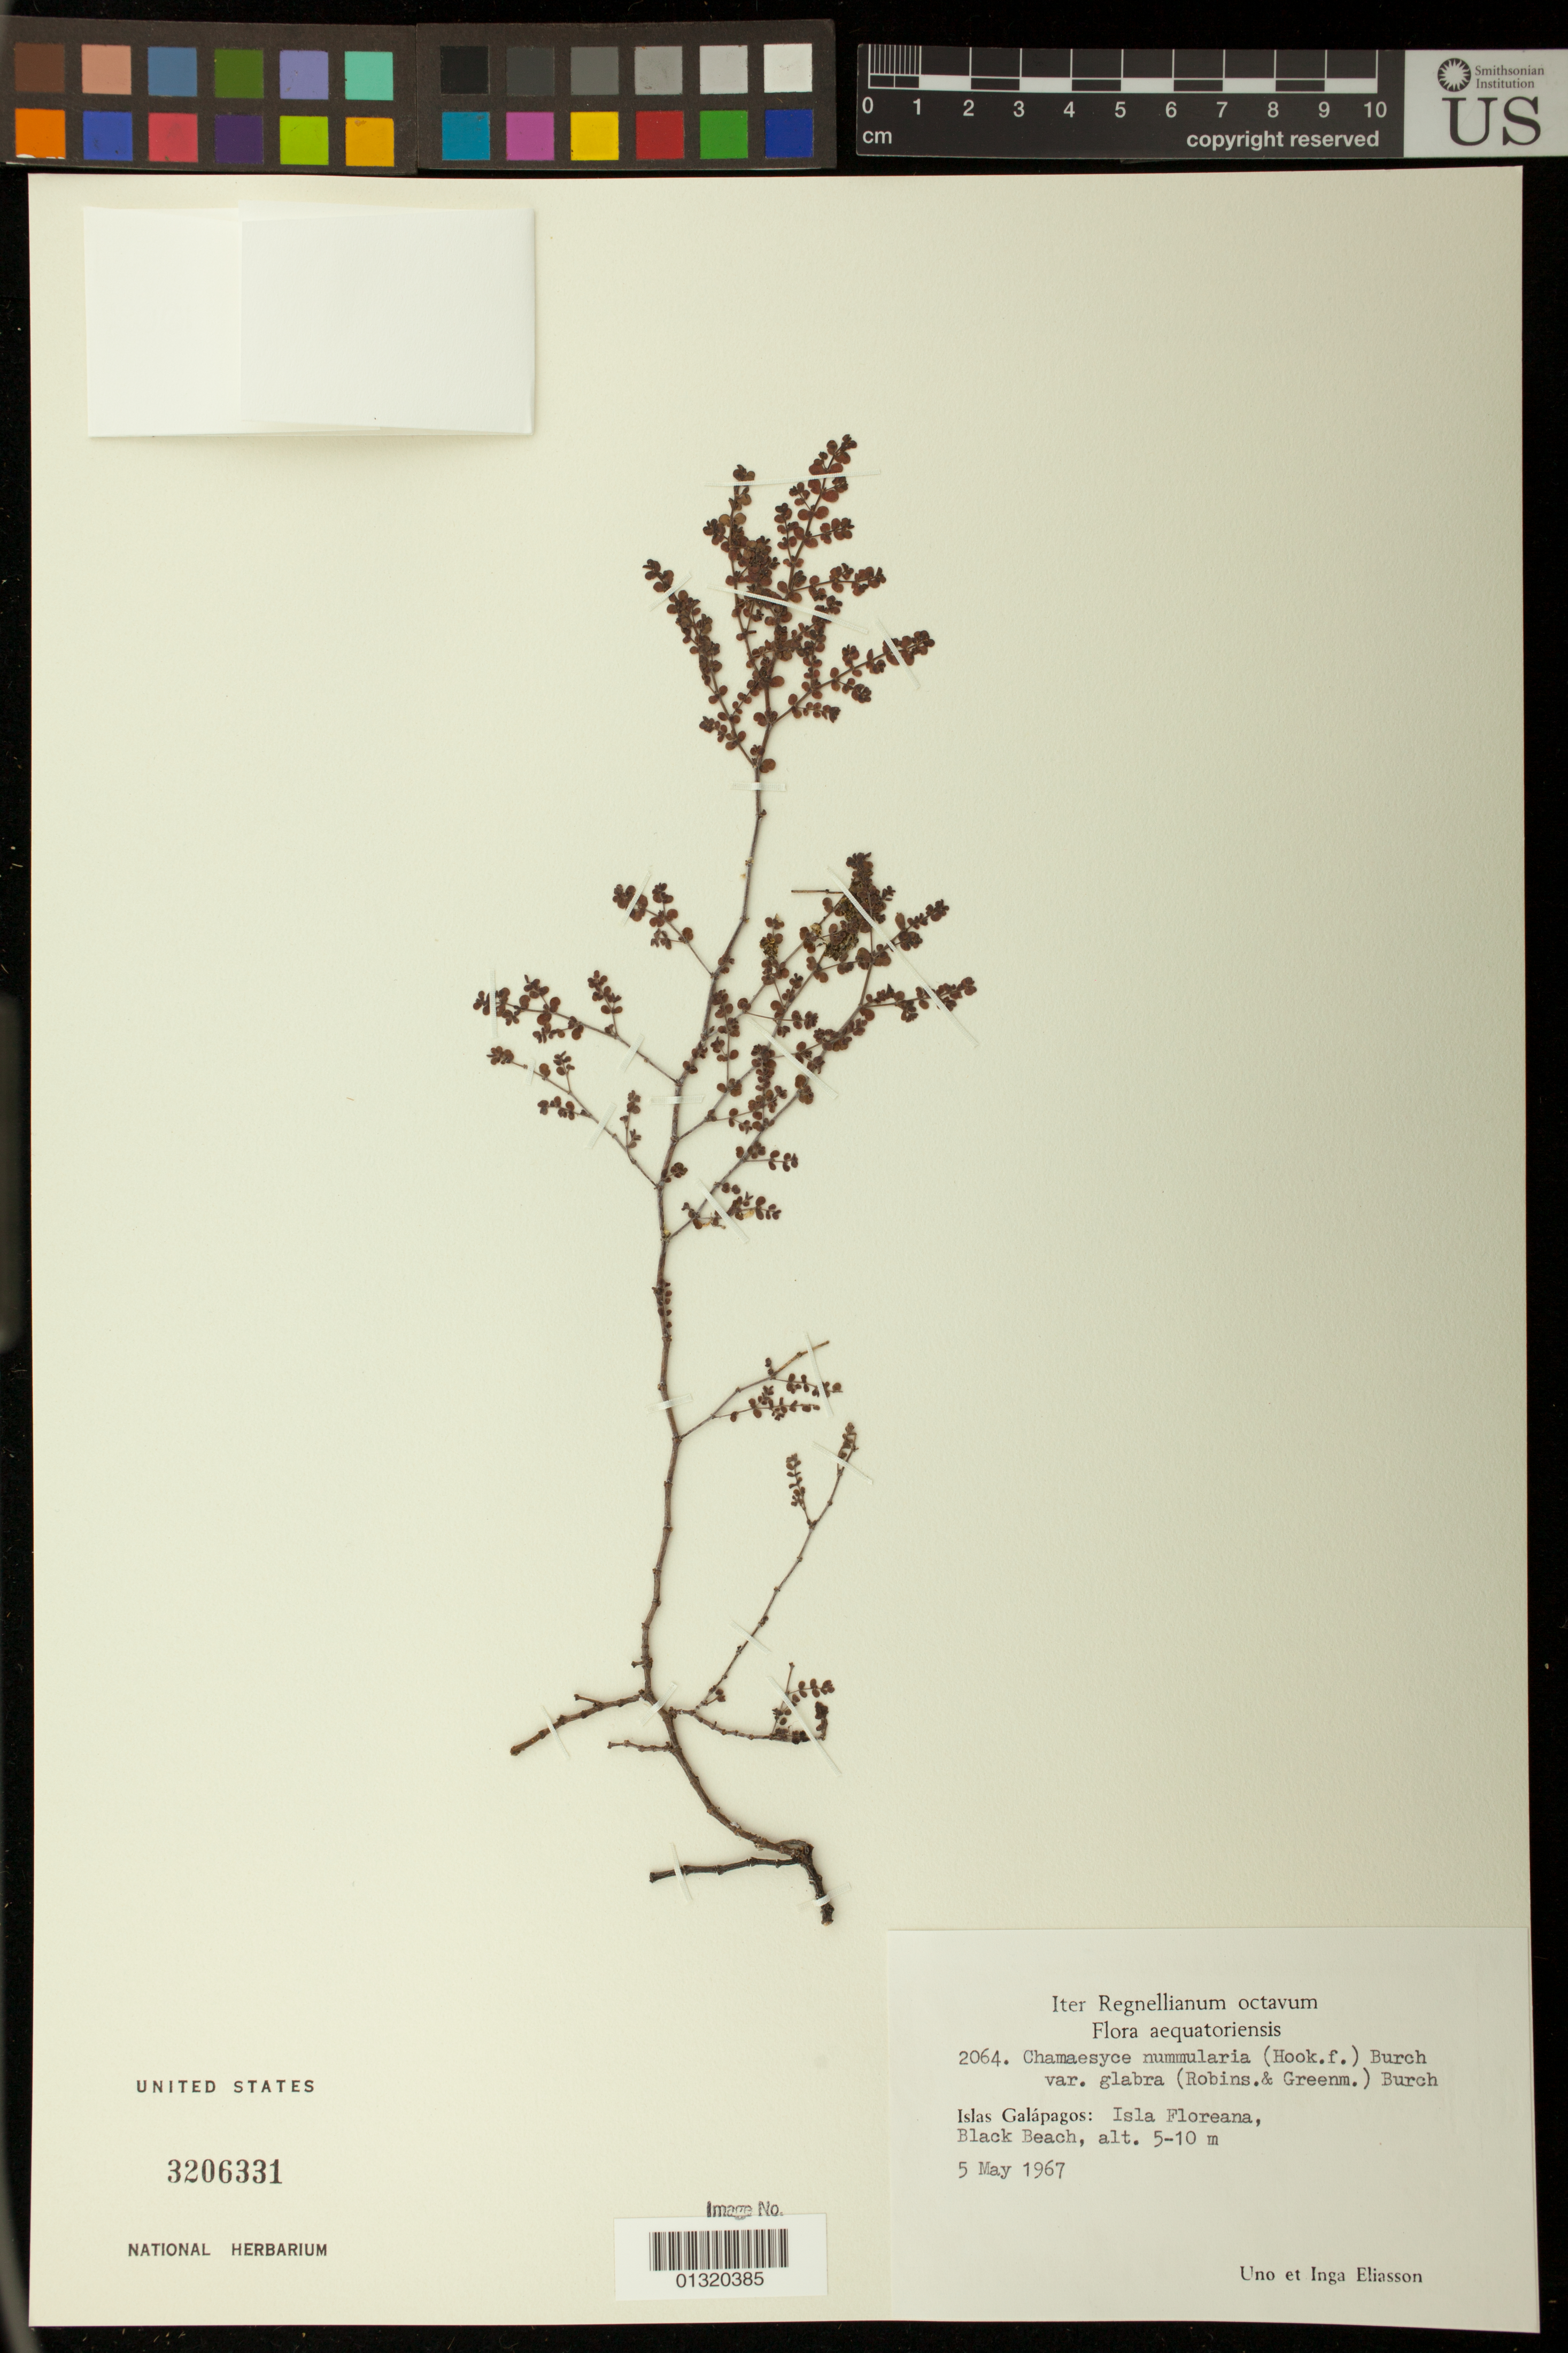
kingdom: Plantae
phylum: Tracheophyta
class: Magnoliopsida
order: Malpighiales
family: Euphorbiaceae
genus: Euphorbia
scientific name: Euphorbia nummularia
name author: Hook. f.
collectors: Eliasson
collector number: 2064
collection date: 1967-05-05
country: Ecuador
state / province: Colón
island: Santa Maria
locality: Isla Floreana,Black Beach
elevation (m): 5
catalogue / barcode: US 3206331